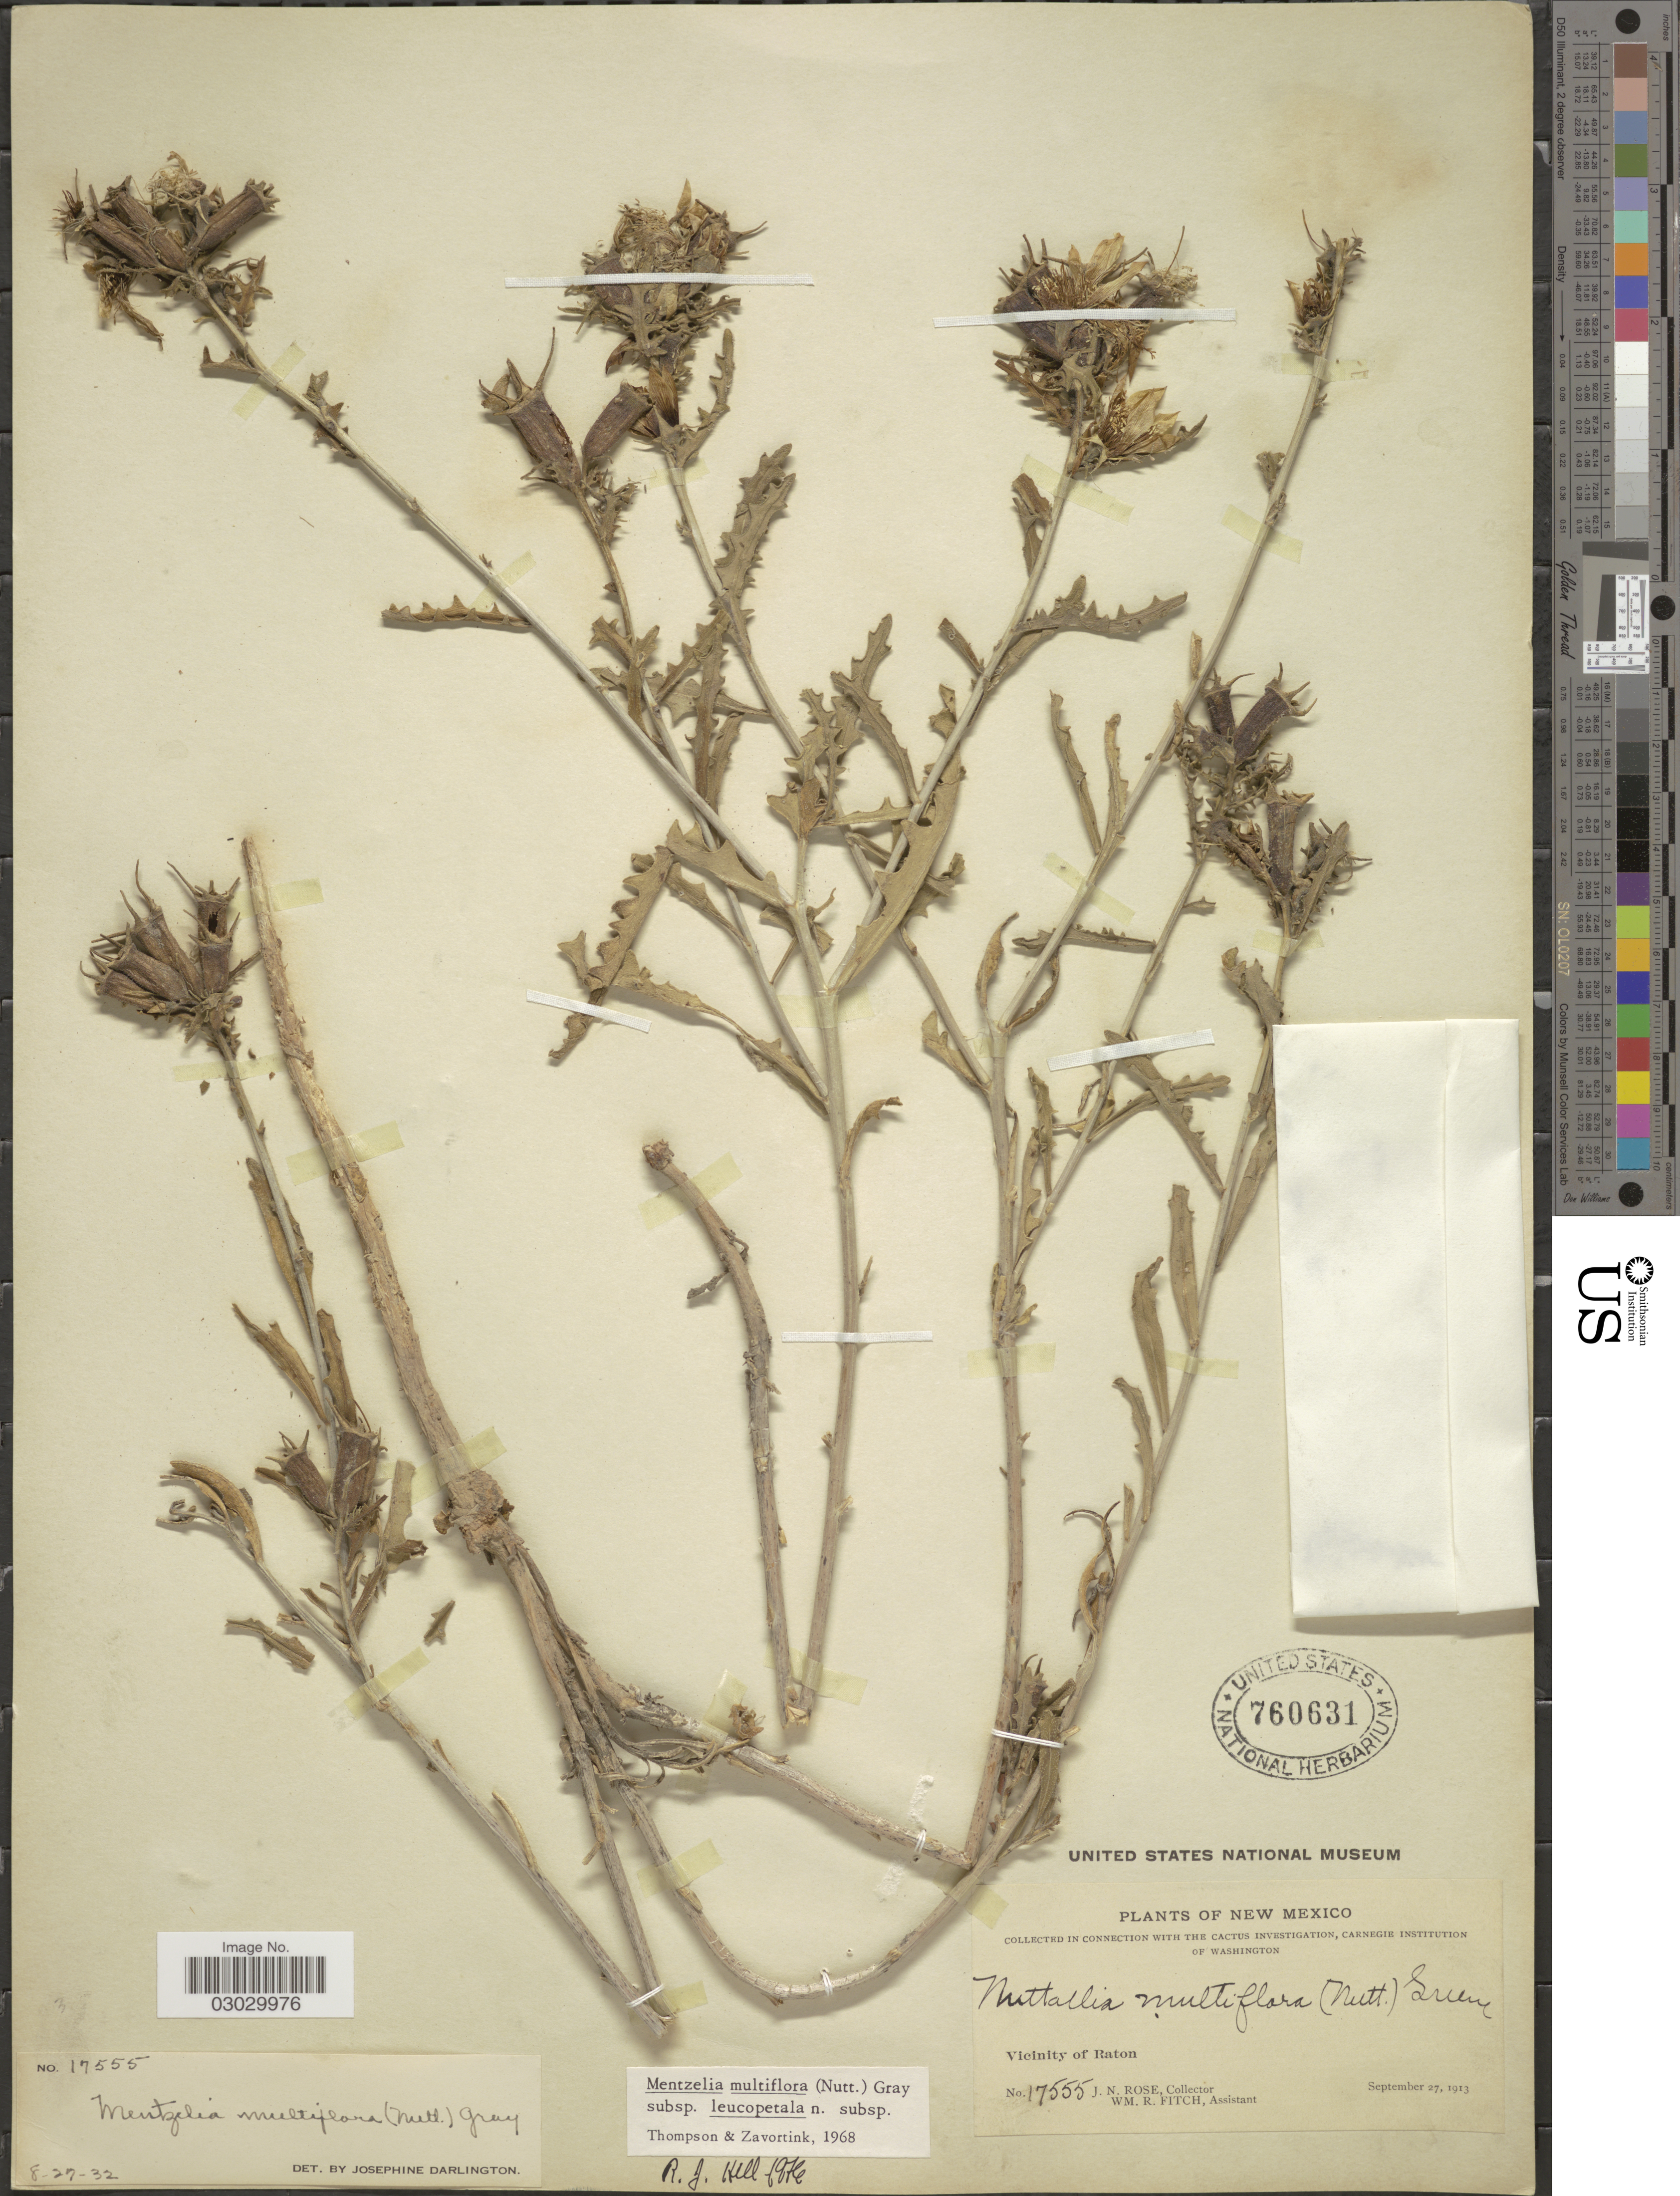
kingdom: Plantae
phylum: Tracheophyta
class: Magnoliopsida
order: Cornales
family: Loasaceae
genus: Mentzelia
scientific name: Mentzelia multiflora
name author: (Nutt.) A. Gray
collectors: J. N. Rose & W. R. Fitch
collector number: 17555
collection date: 1913-09-27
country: United States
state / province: New Mexico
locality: Vicinity of Raton.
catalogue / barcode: US 760631